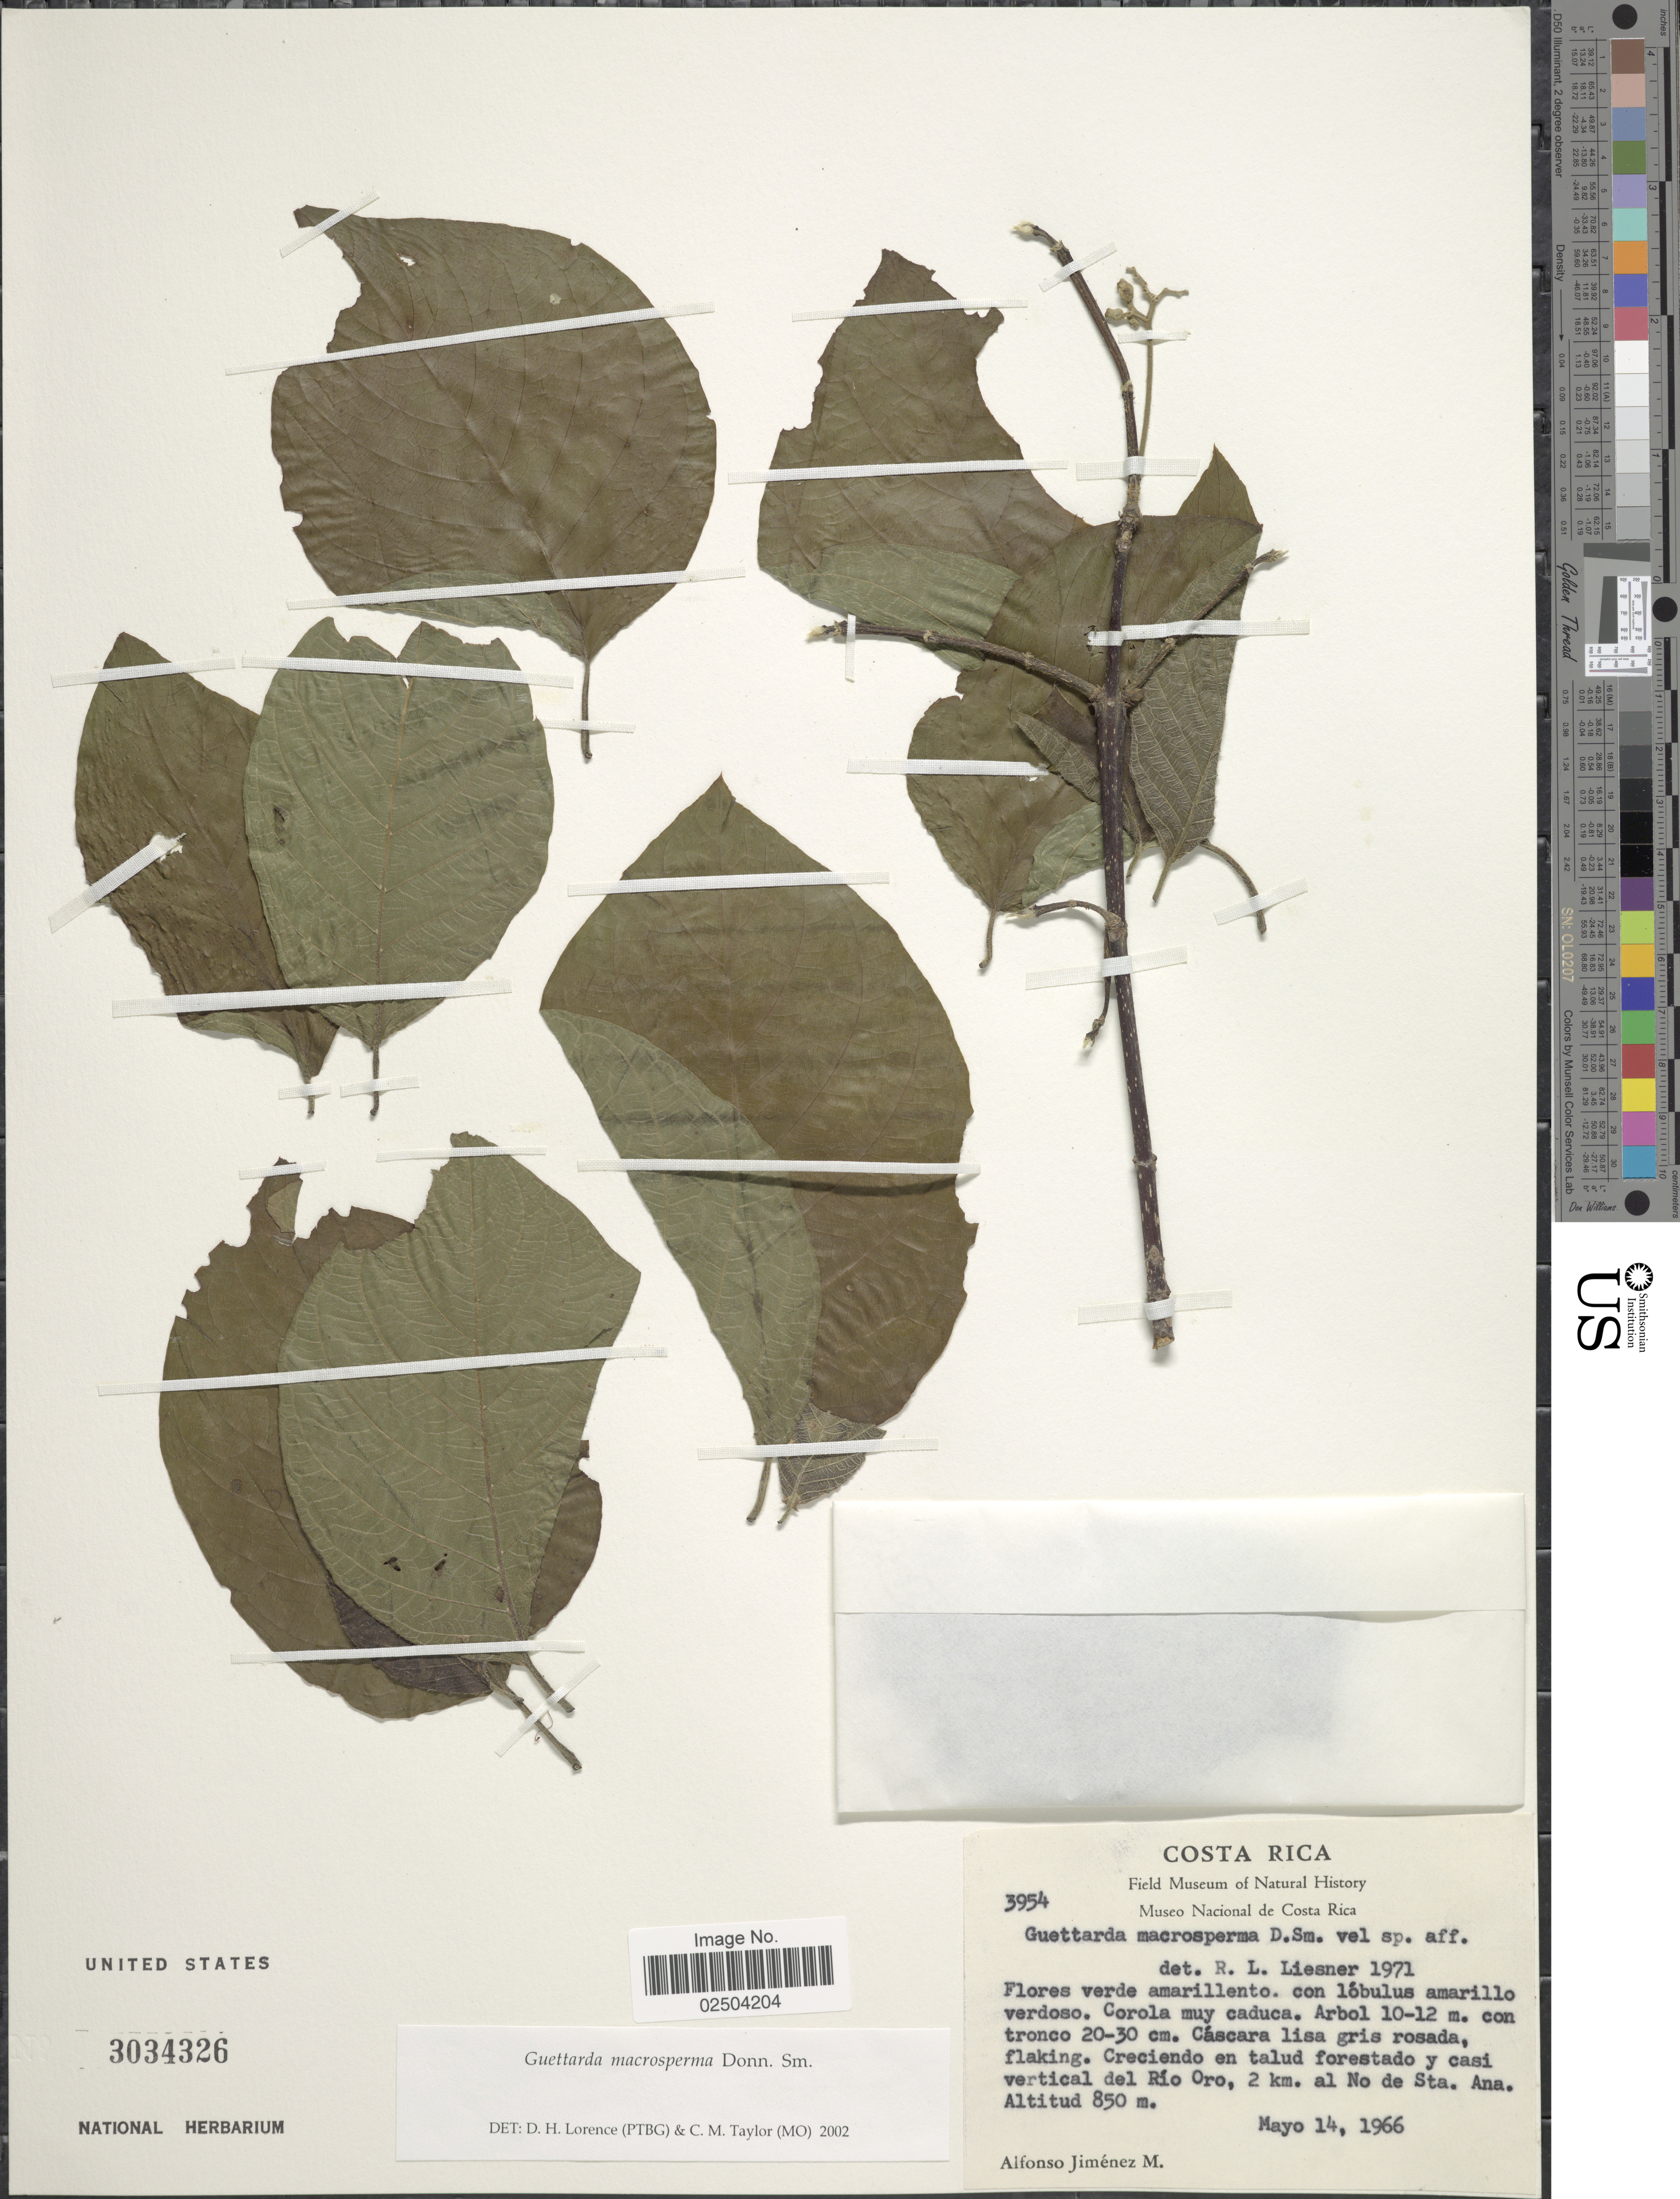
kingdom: Plantae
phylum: Tracheophyta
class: Magnoliopsida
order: Gentianales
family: Rubiaceae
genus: Guettarda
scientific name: Guettarda macrosperma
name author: Donn. Sm.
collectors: A. Jimenez M.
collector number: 3954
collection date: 1966-05-14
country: Costa Rica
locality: Creciendo en talud forestado y casi vertical del Rio Oro, 2 km. al No de Sta. Ana.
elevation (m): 850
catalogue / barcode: US 3034326